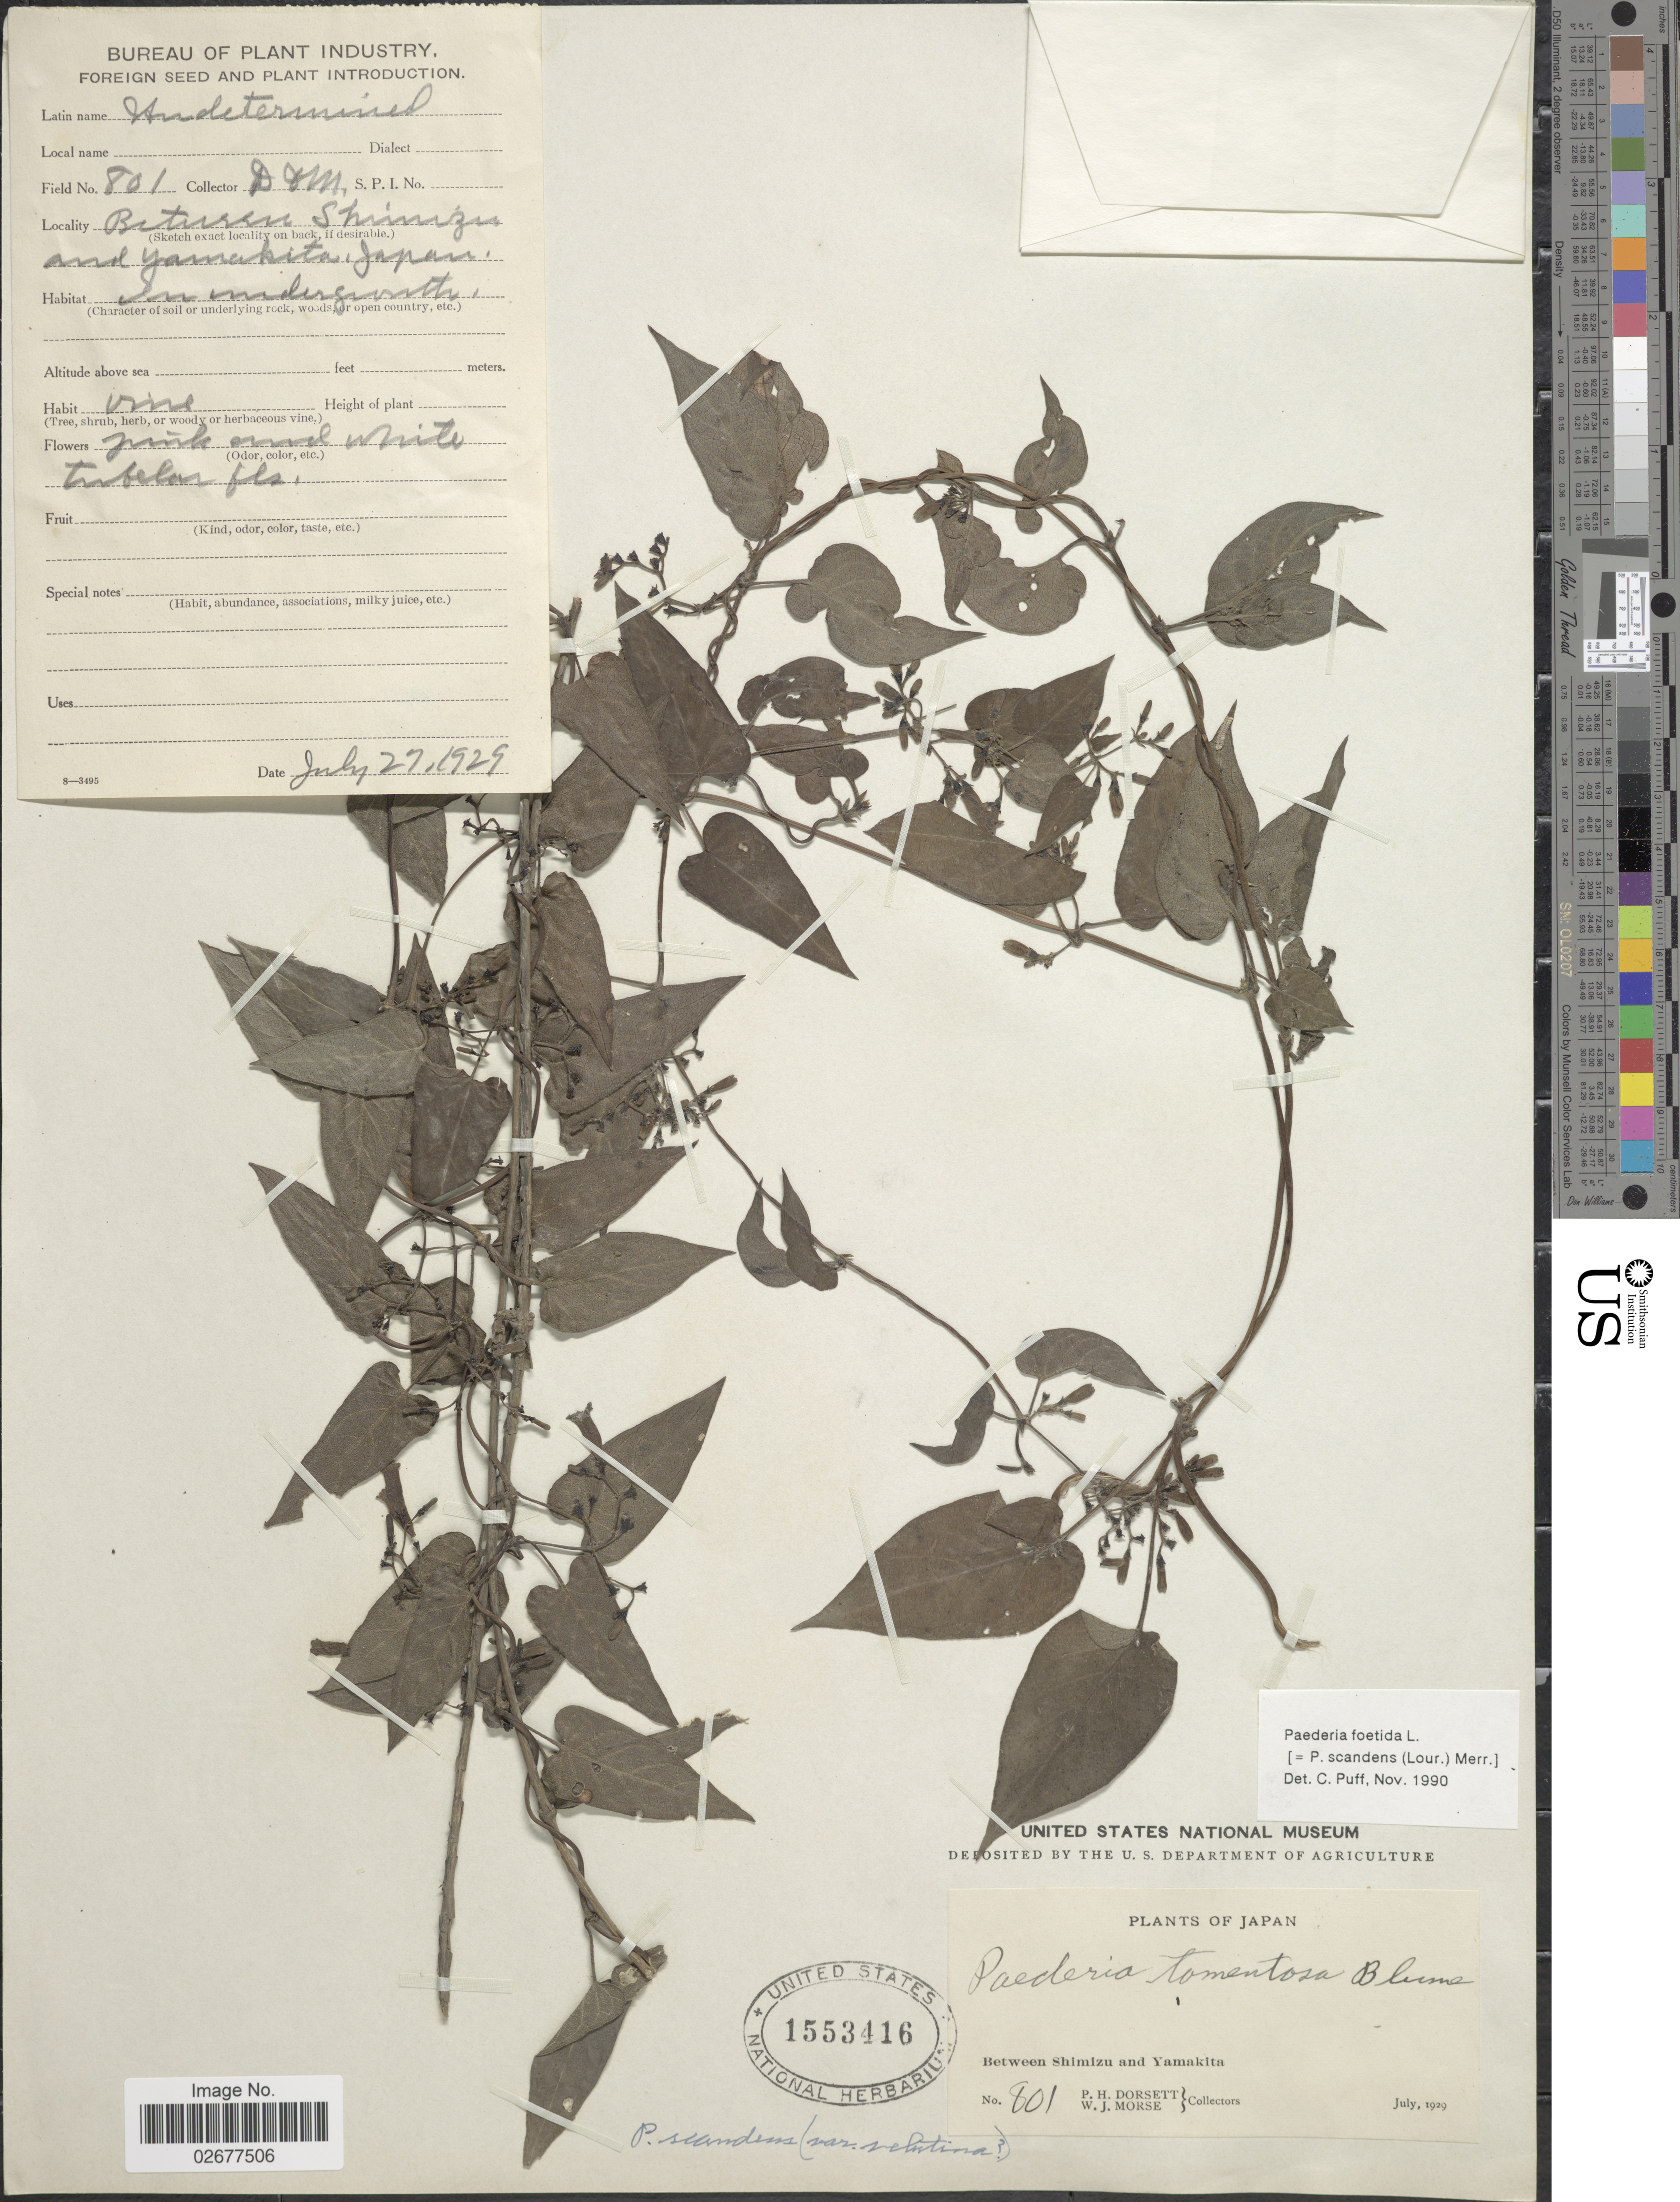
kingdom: Plantae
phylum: Tracheophyta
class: Magnoliopsida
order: Gentianales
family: Rubiaceae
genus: Paederia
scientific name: Paederia foetida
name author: L.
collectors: P. H. Dorsett & W. J. Morse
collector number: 801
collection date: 1929-07-27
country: Japan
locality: Between Shimizu and Yamakita.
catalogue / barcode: US 1553416